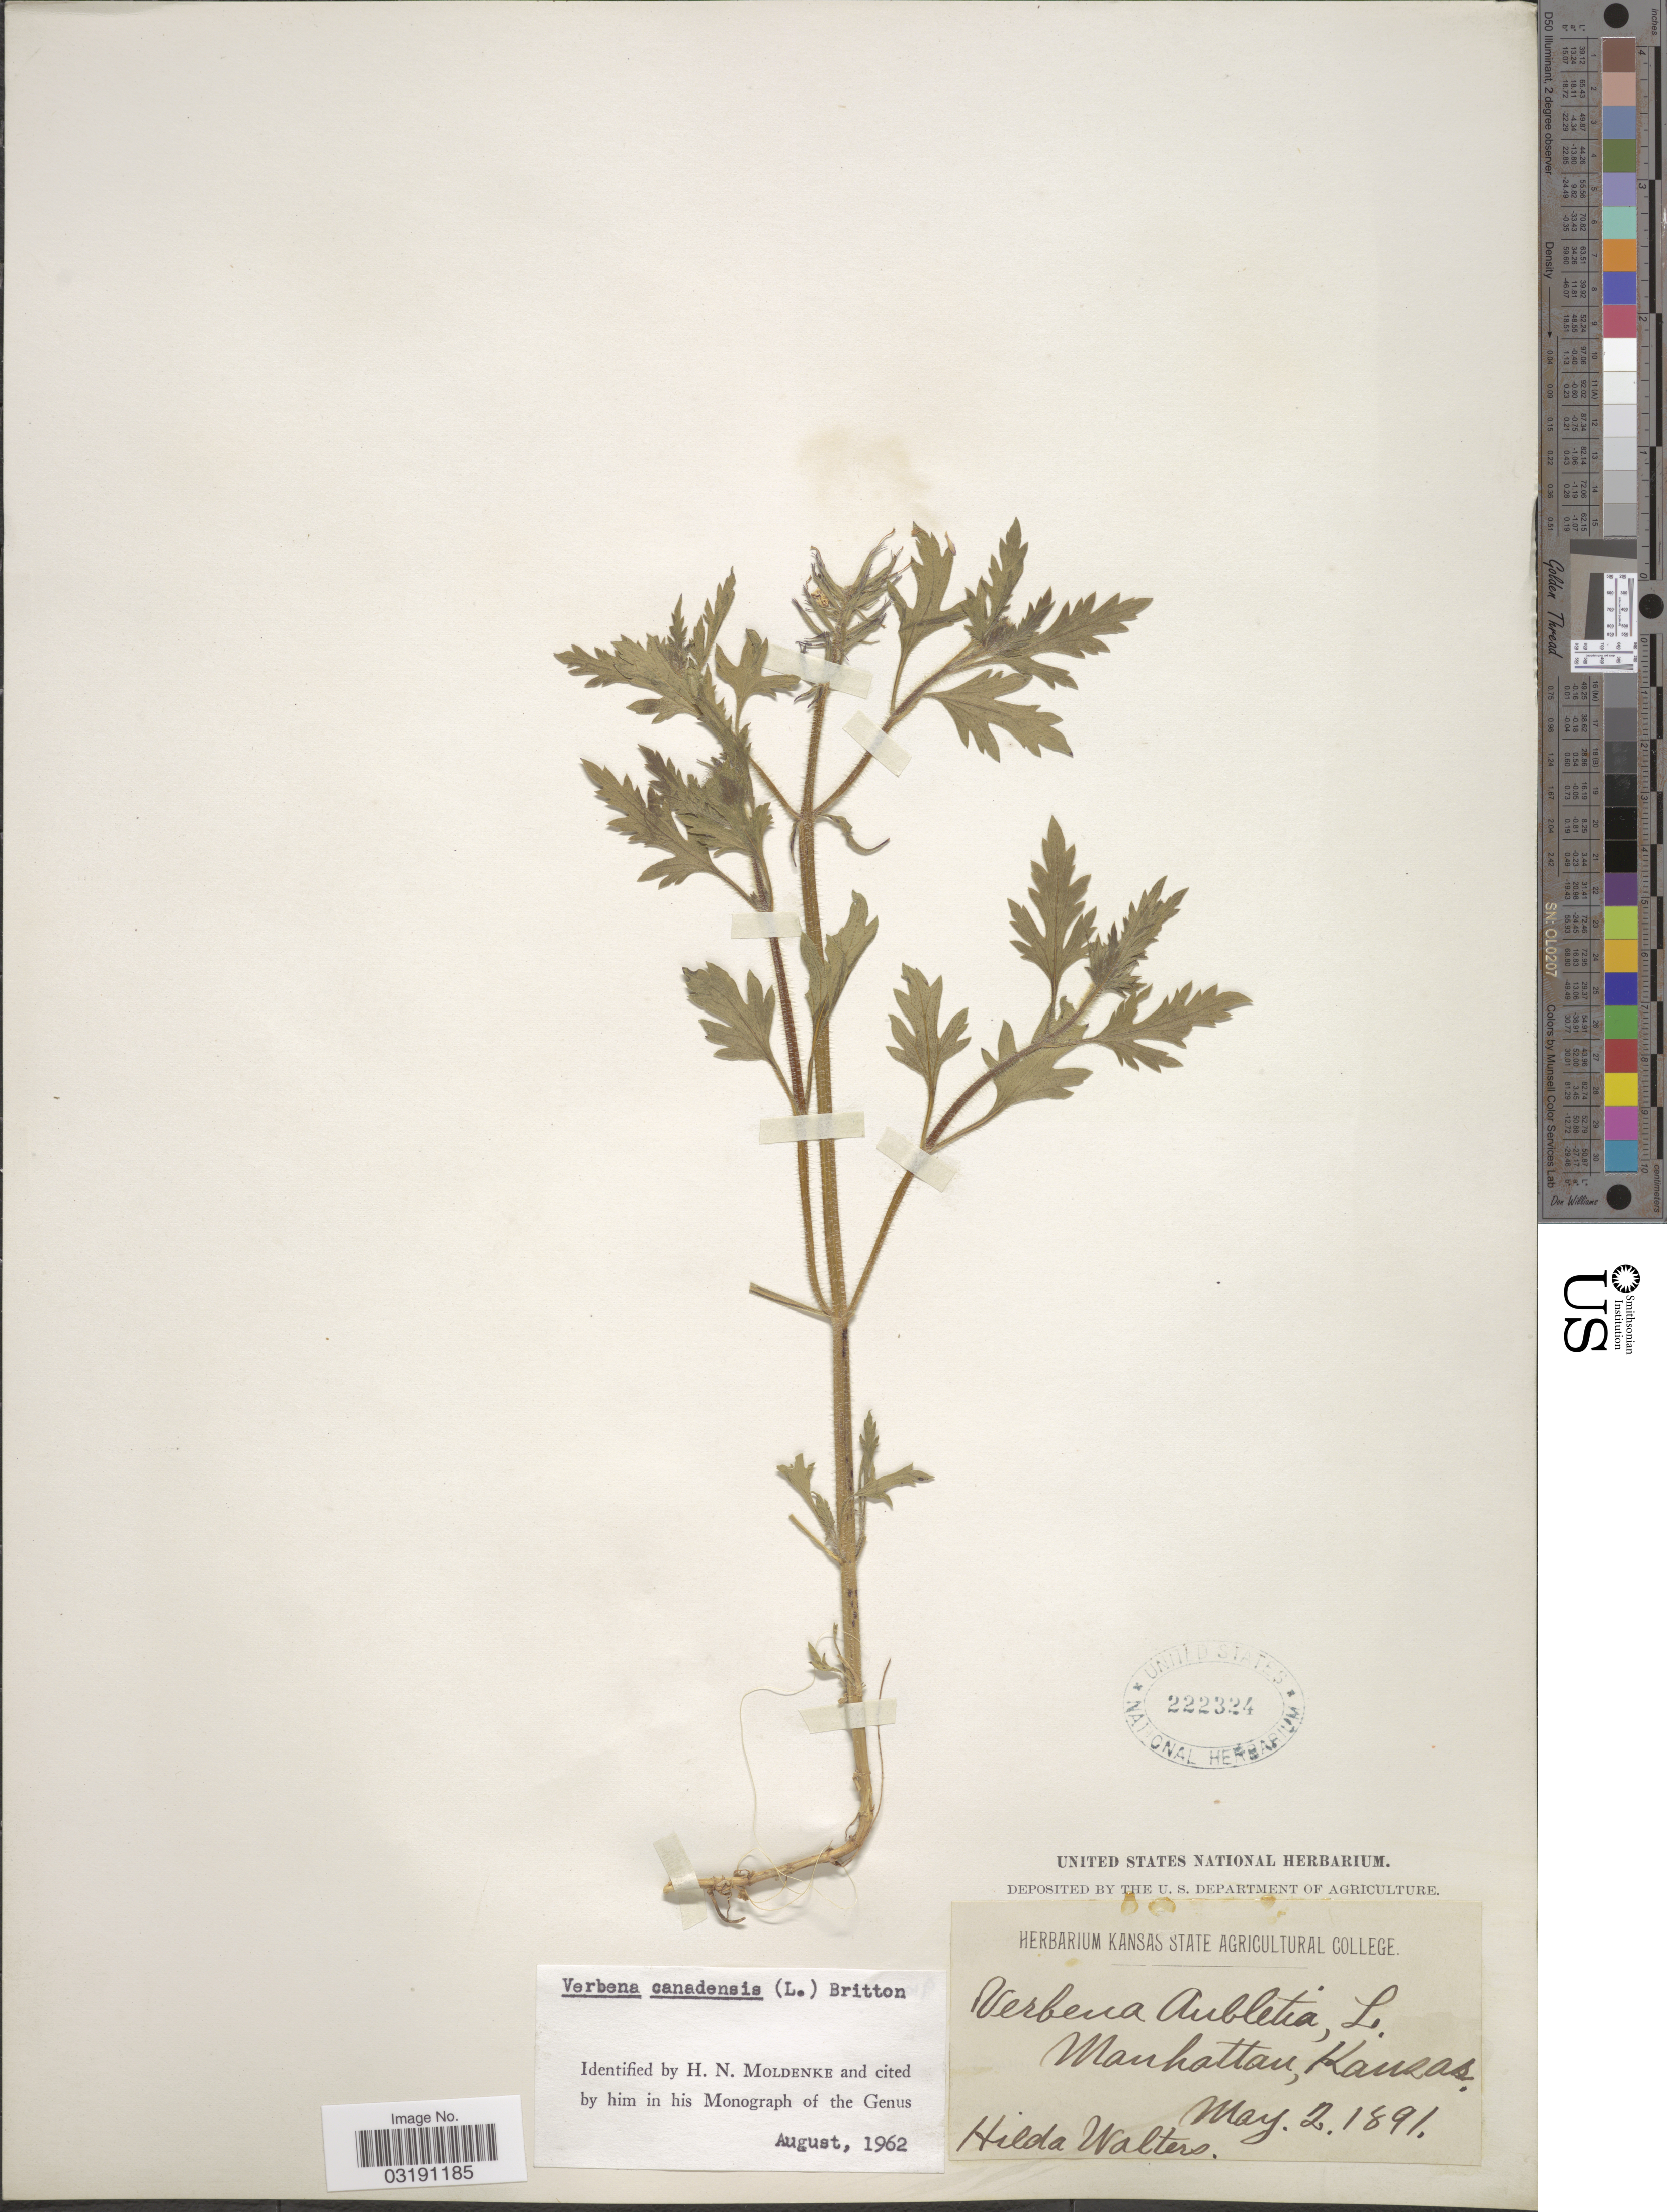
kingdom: Plantae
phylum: Tracheophyta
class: Magnoliopsida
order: Lamiales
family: Verbenaceae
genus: Verbena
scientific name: Verbena canadensis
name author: (L.) Britton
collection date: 1891-05-02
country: United States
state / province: Kansas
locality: Manhattan.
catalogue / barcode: US 222324